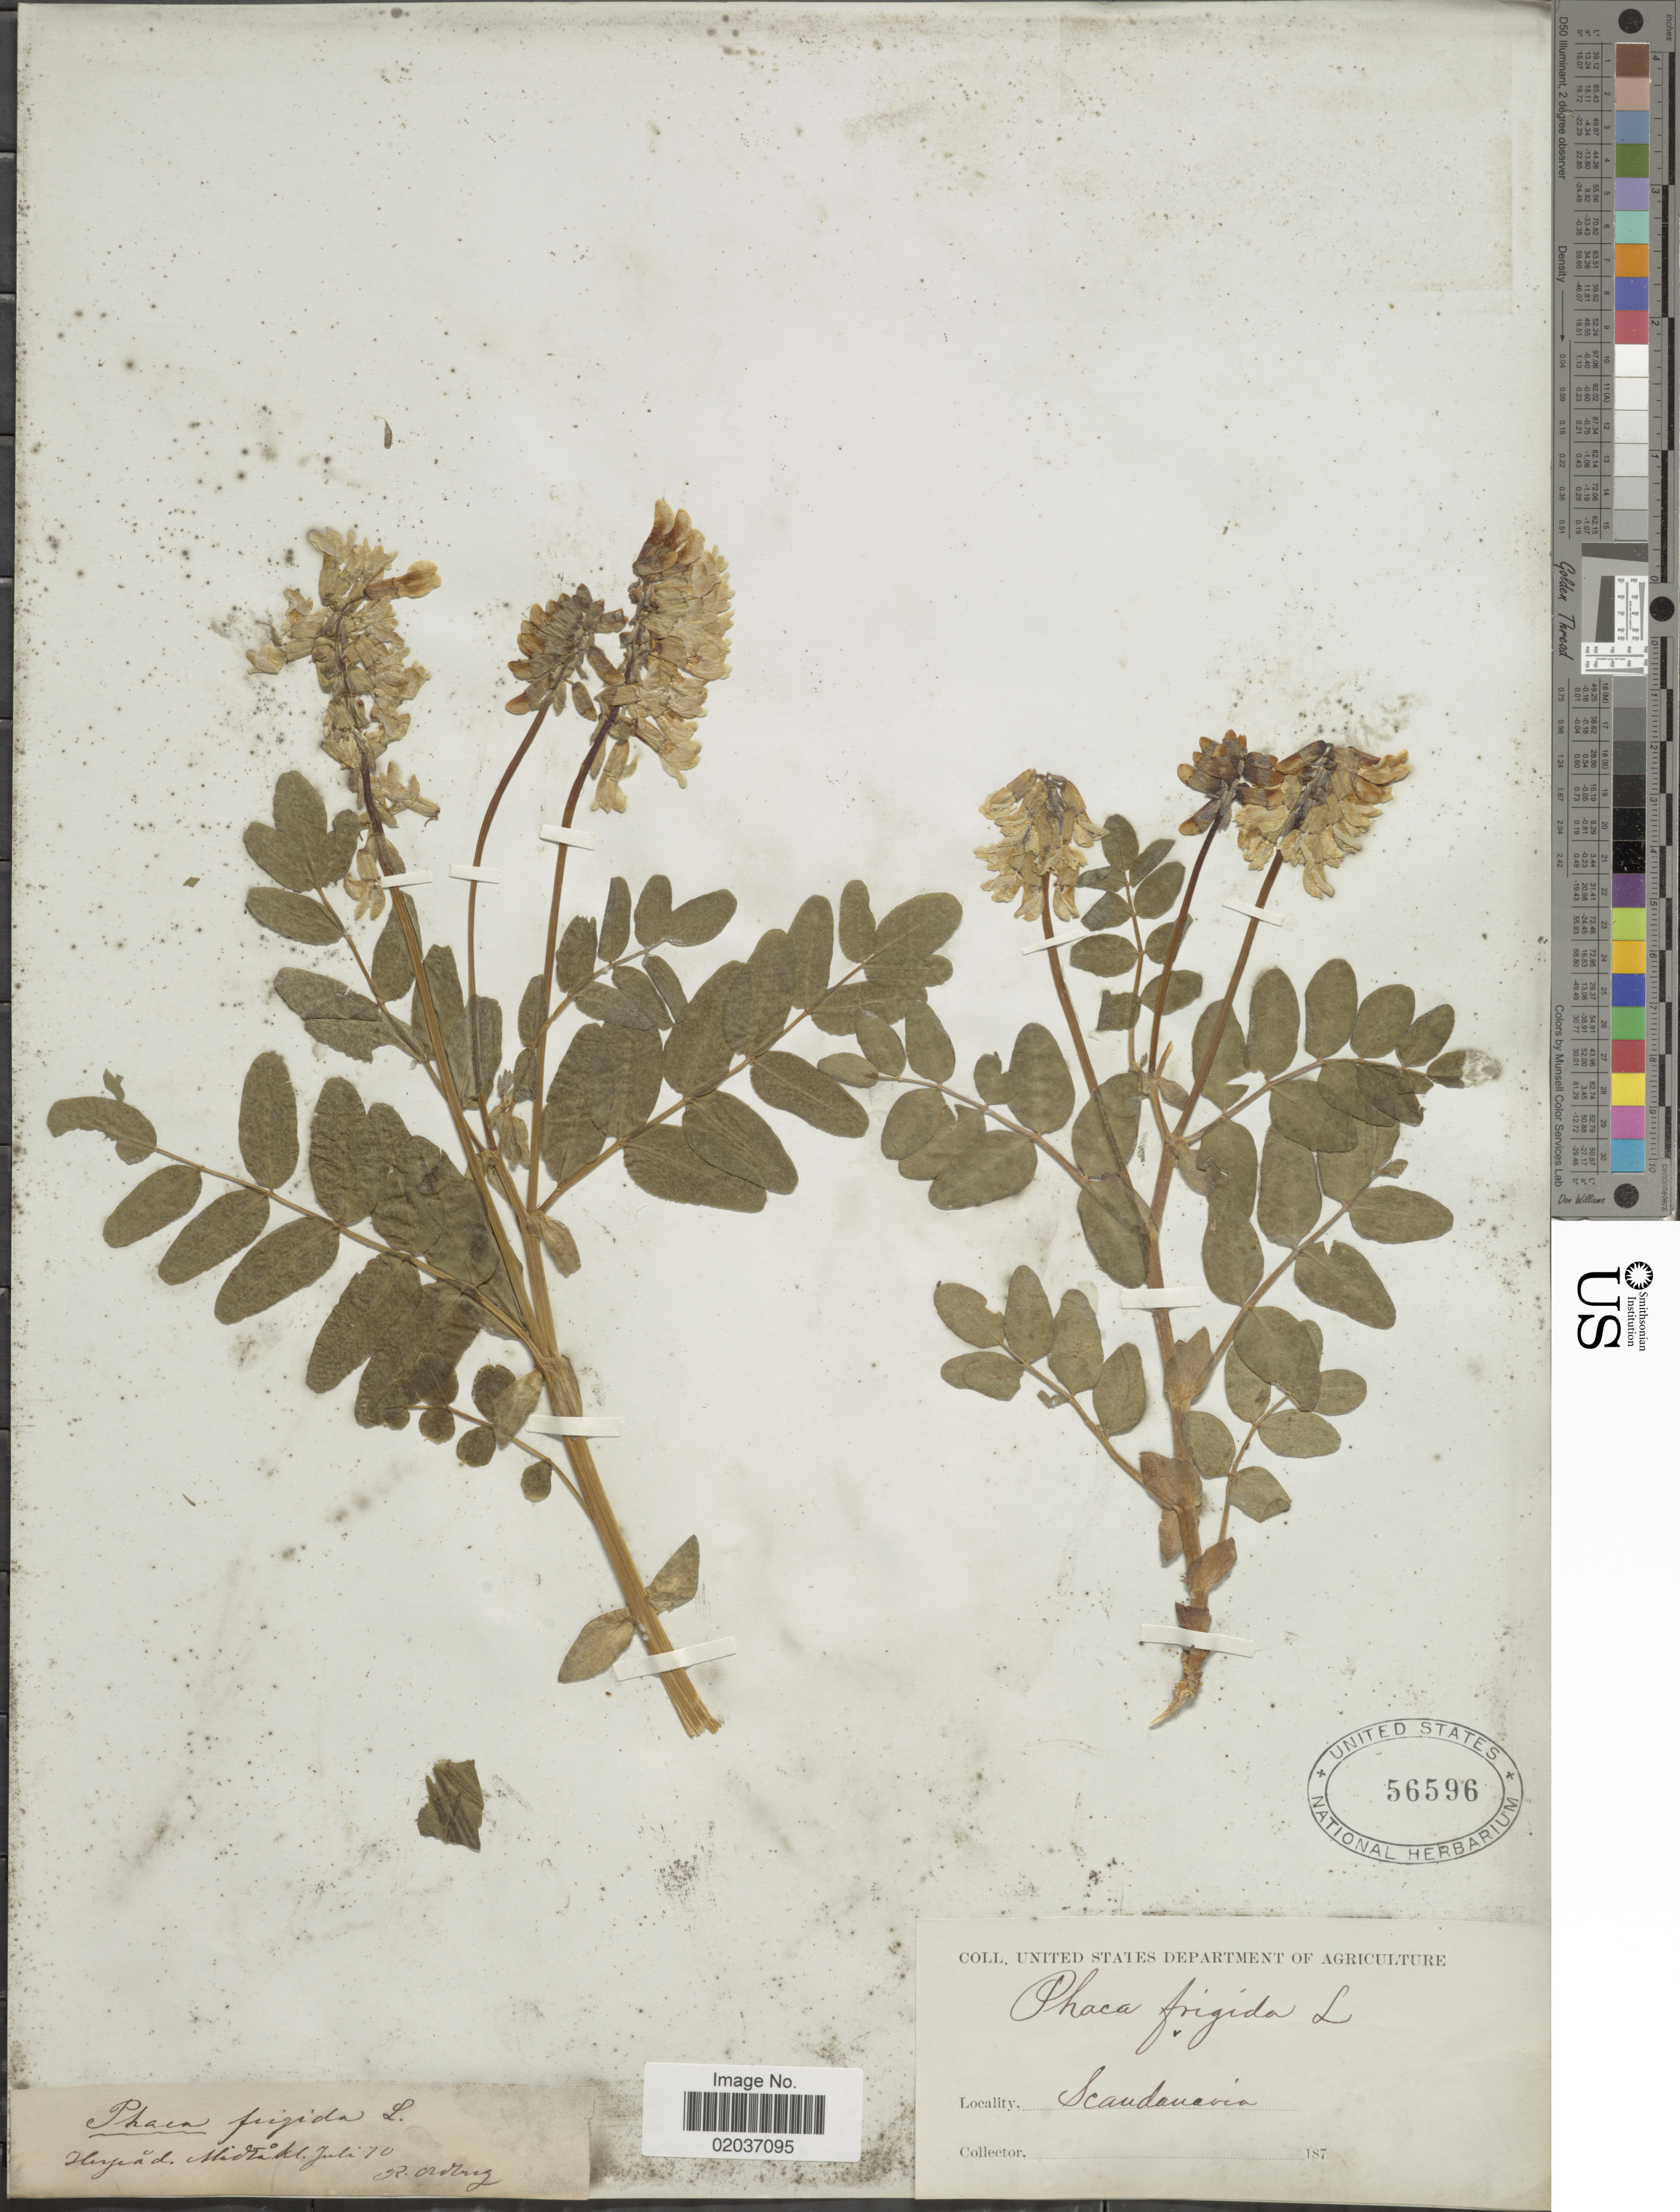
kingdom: Plantae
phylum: Tracheophyta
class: Magnoliopsida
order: Fabales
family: Fabaceae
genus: Astragalus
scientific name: Astragalus frigidus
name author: (L.) A. Gray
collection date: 1870-07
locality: H [illegible text] Mid [illegible text] Scandinavia.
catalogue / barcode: US 56596